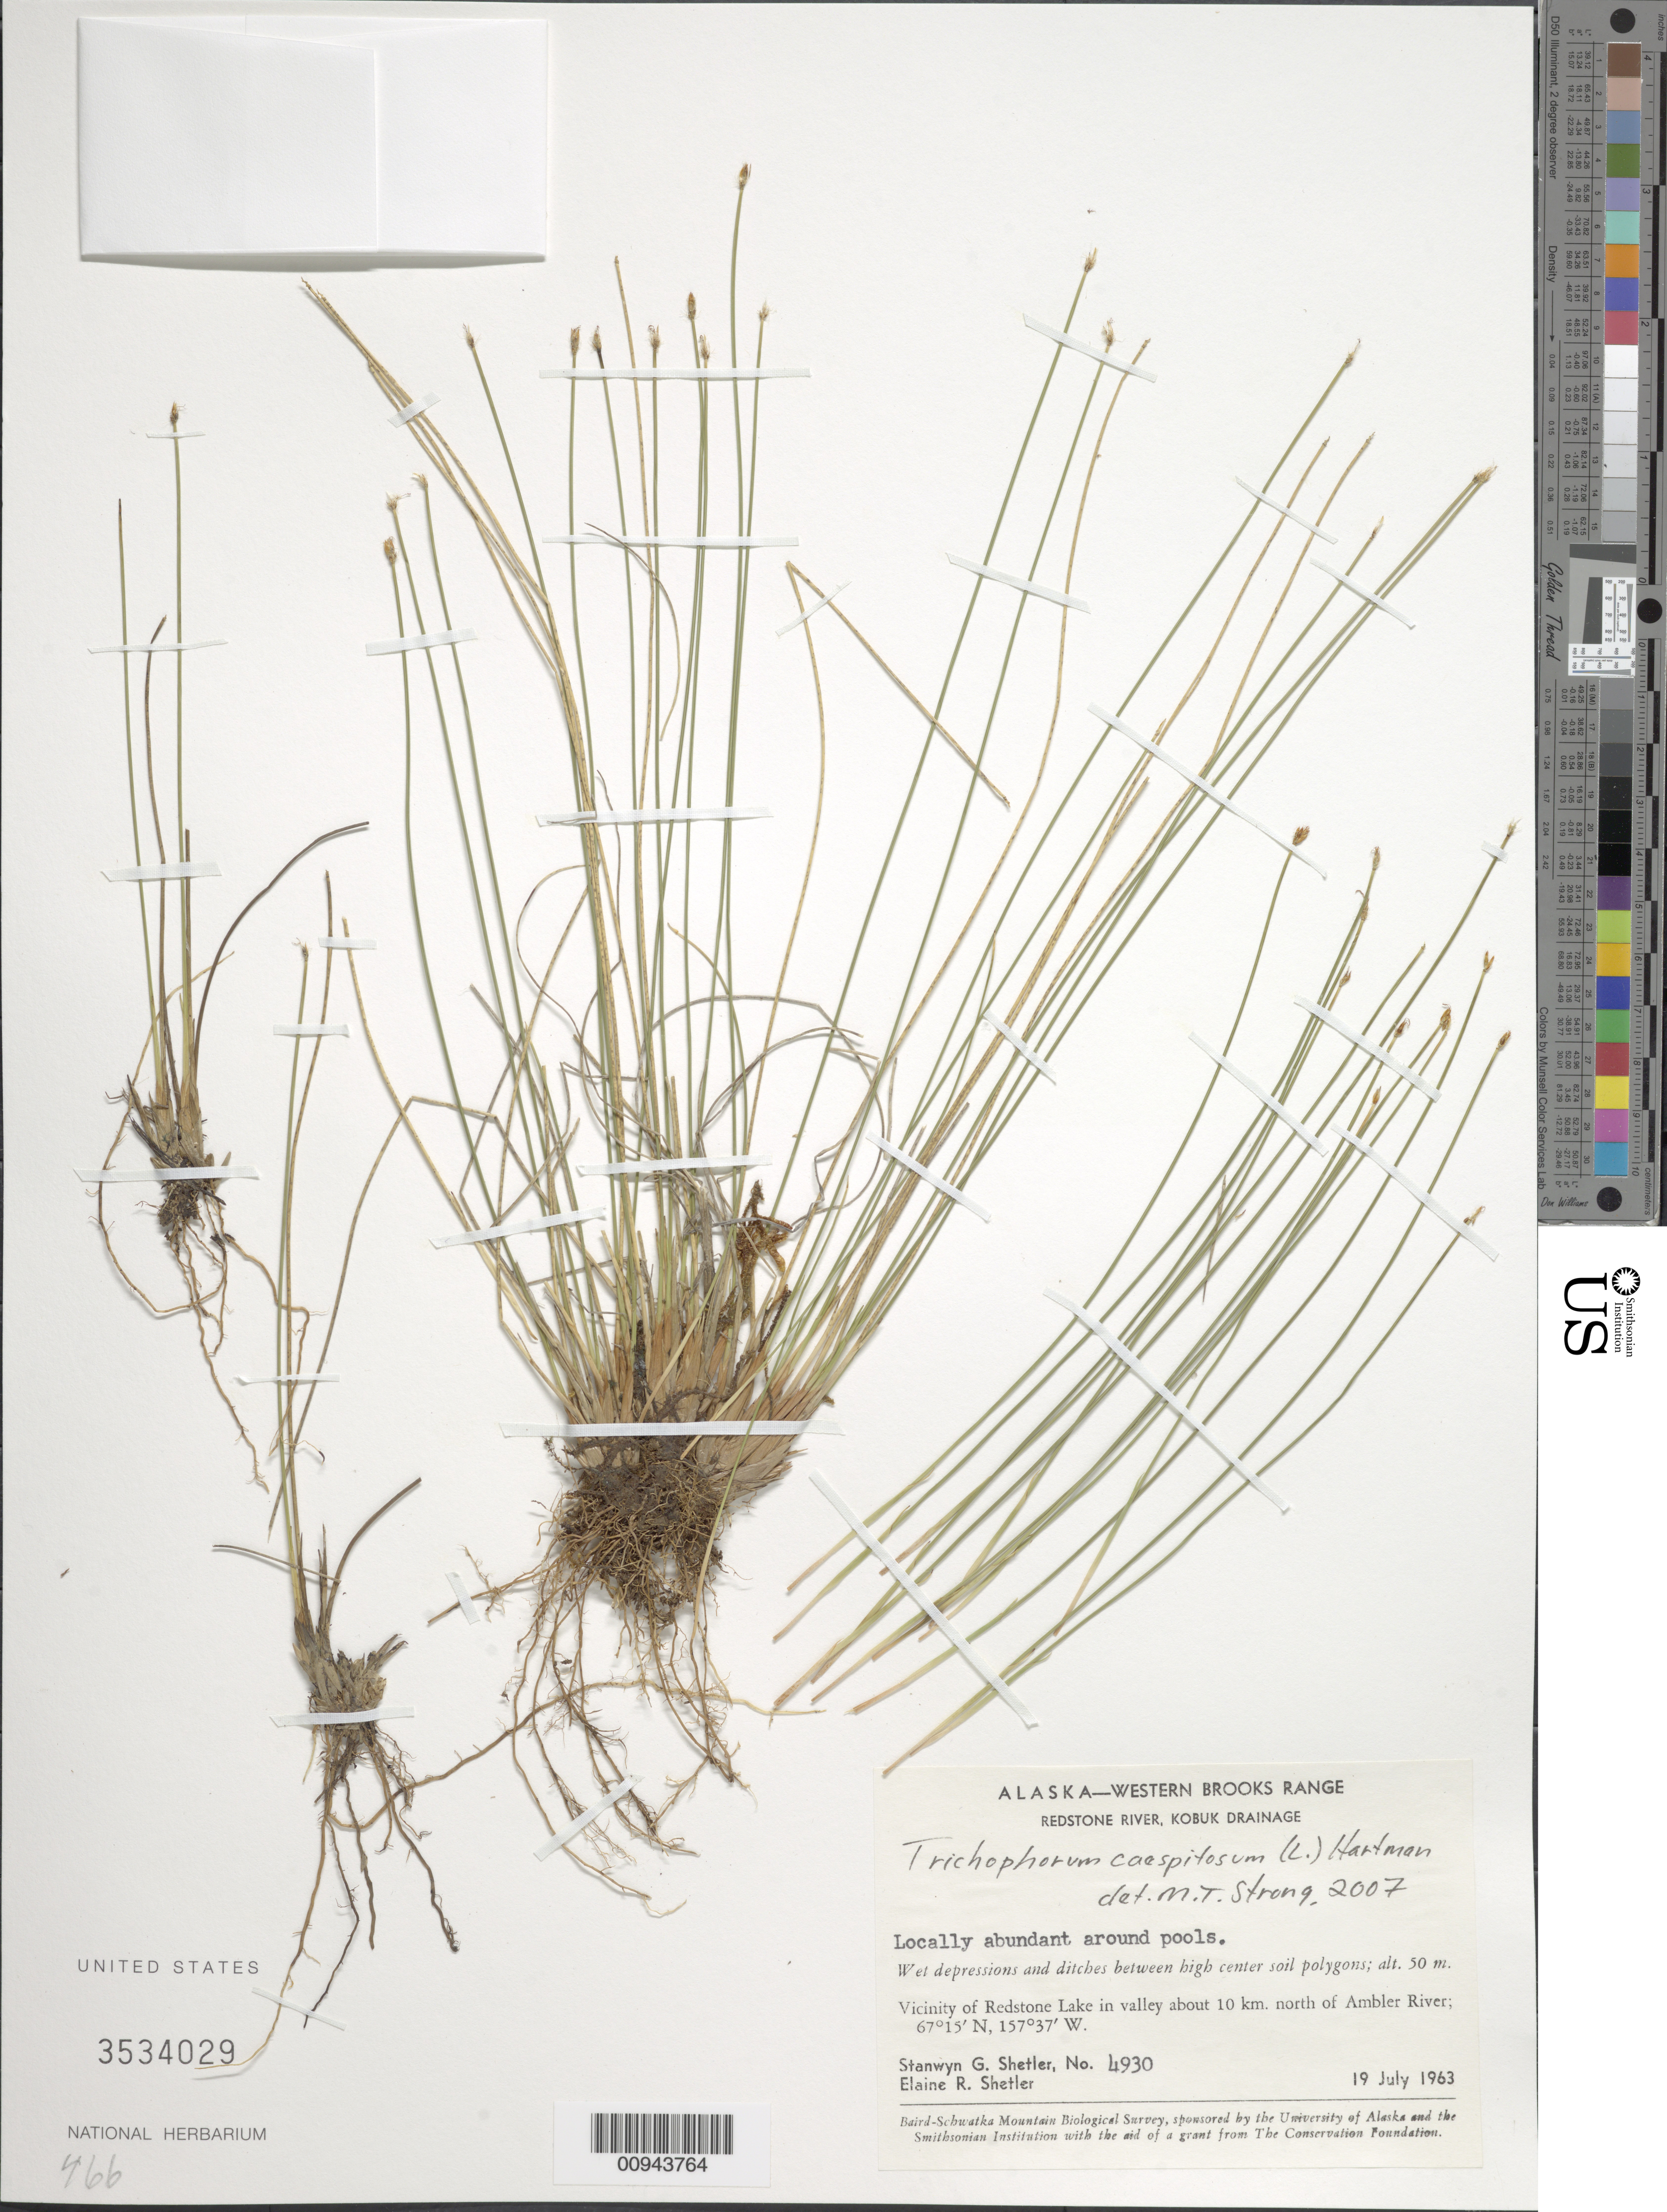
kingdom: Plantae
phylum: Tracheophyta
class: Liliopsida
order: Poales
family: Cyperaceae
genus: Trichophorum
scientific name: Trichophorum cespitosum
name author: (L.) Hartm.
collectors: S. Shetler & E. R. Shetler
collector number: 4930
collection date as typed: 19 Jul 1963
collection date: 1963-07-19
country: United States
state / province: Alaska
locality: Vicinity of Redstone Lake in valley about 10 km. north of Ambler River. Western Brooks Range, Redstone River, Kobuk Drainage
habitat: Wet depressions and ditches between high center soil polygons. Locally abundant around pools.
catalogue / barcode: US 3534029